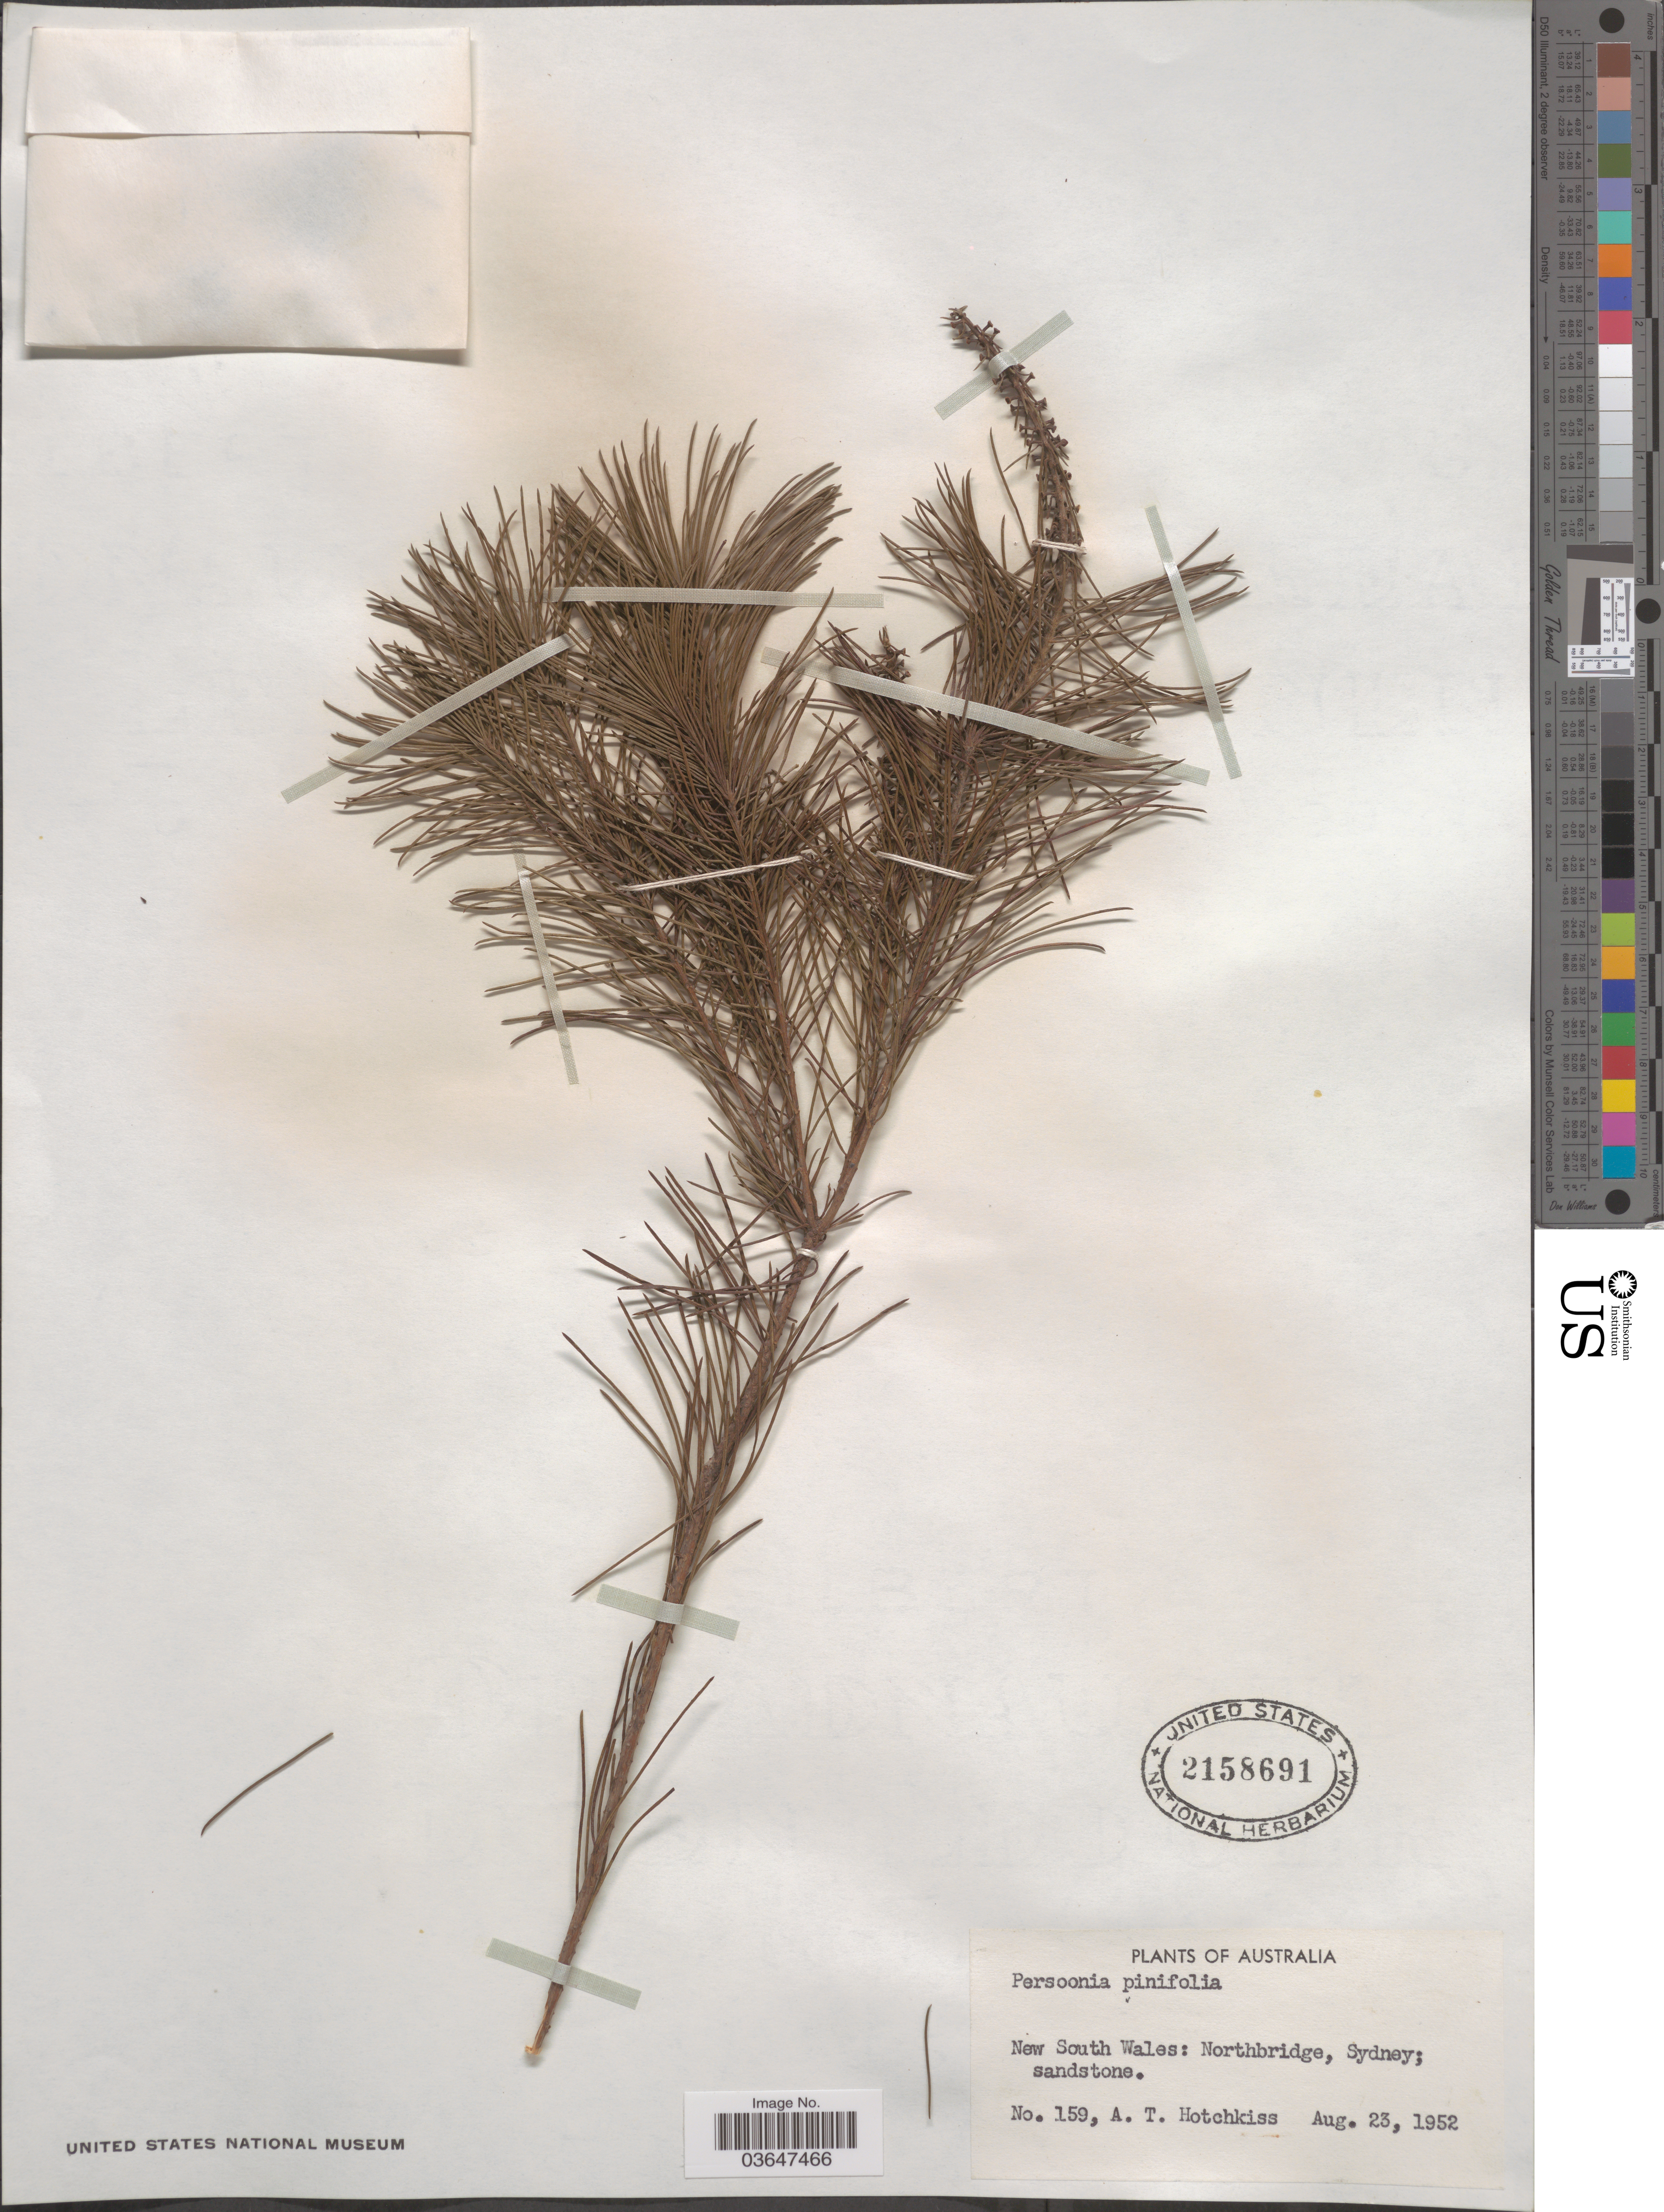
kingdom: Plantae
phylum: Tracheophyta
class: Magnoliopsida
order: Proteales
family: Proteaceae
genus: Persoonia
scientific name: Persoonia pinifolia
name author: R. Br.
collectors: A. Hotchkiss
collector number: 159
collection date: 1952-08-23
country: Australia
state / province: New South Wales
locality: Northbridge, Sydney.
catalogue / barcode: US 2158691